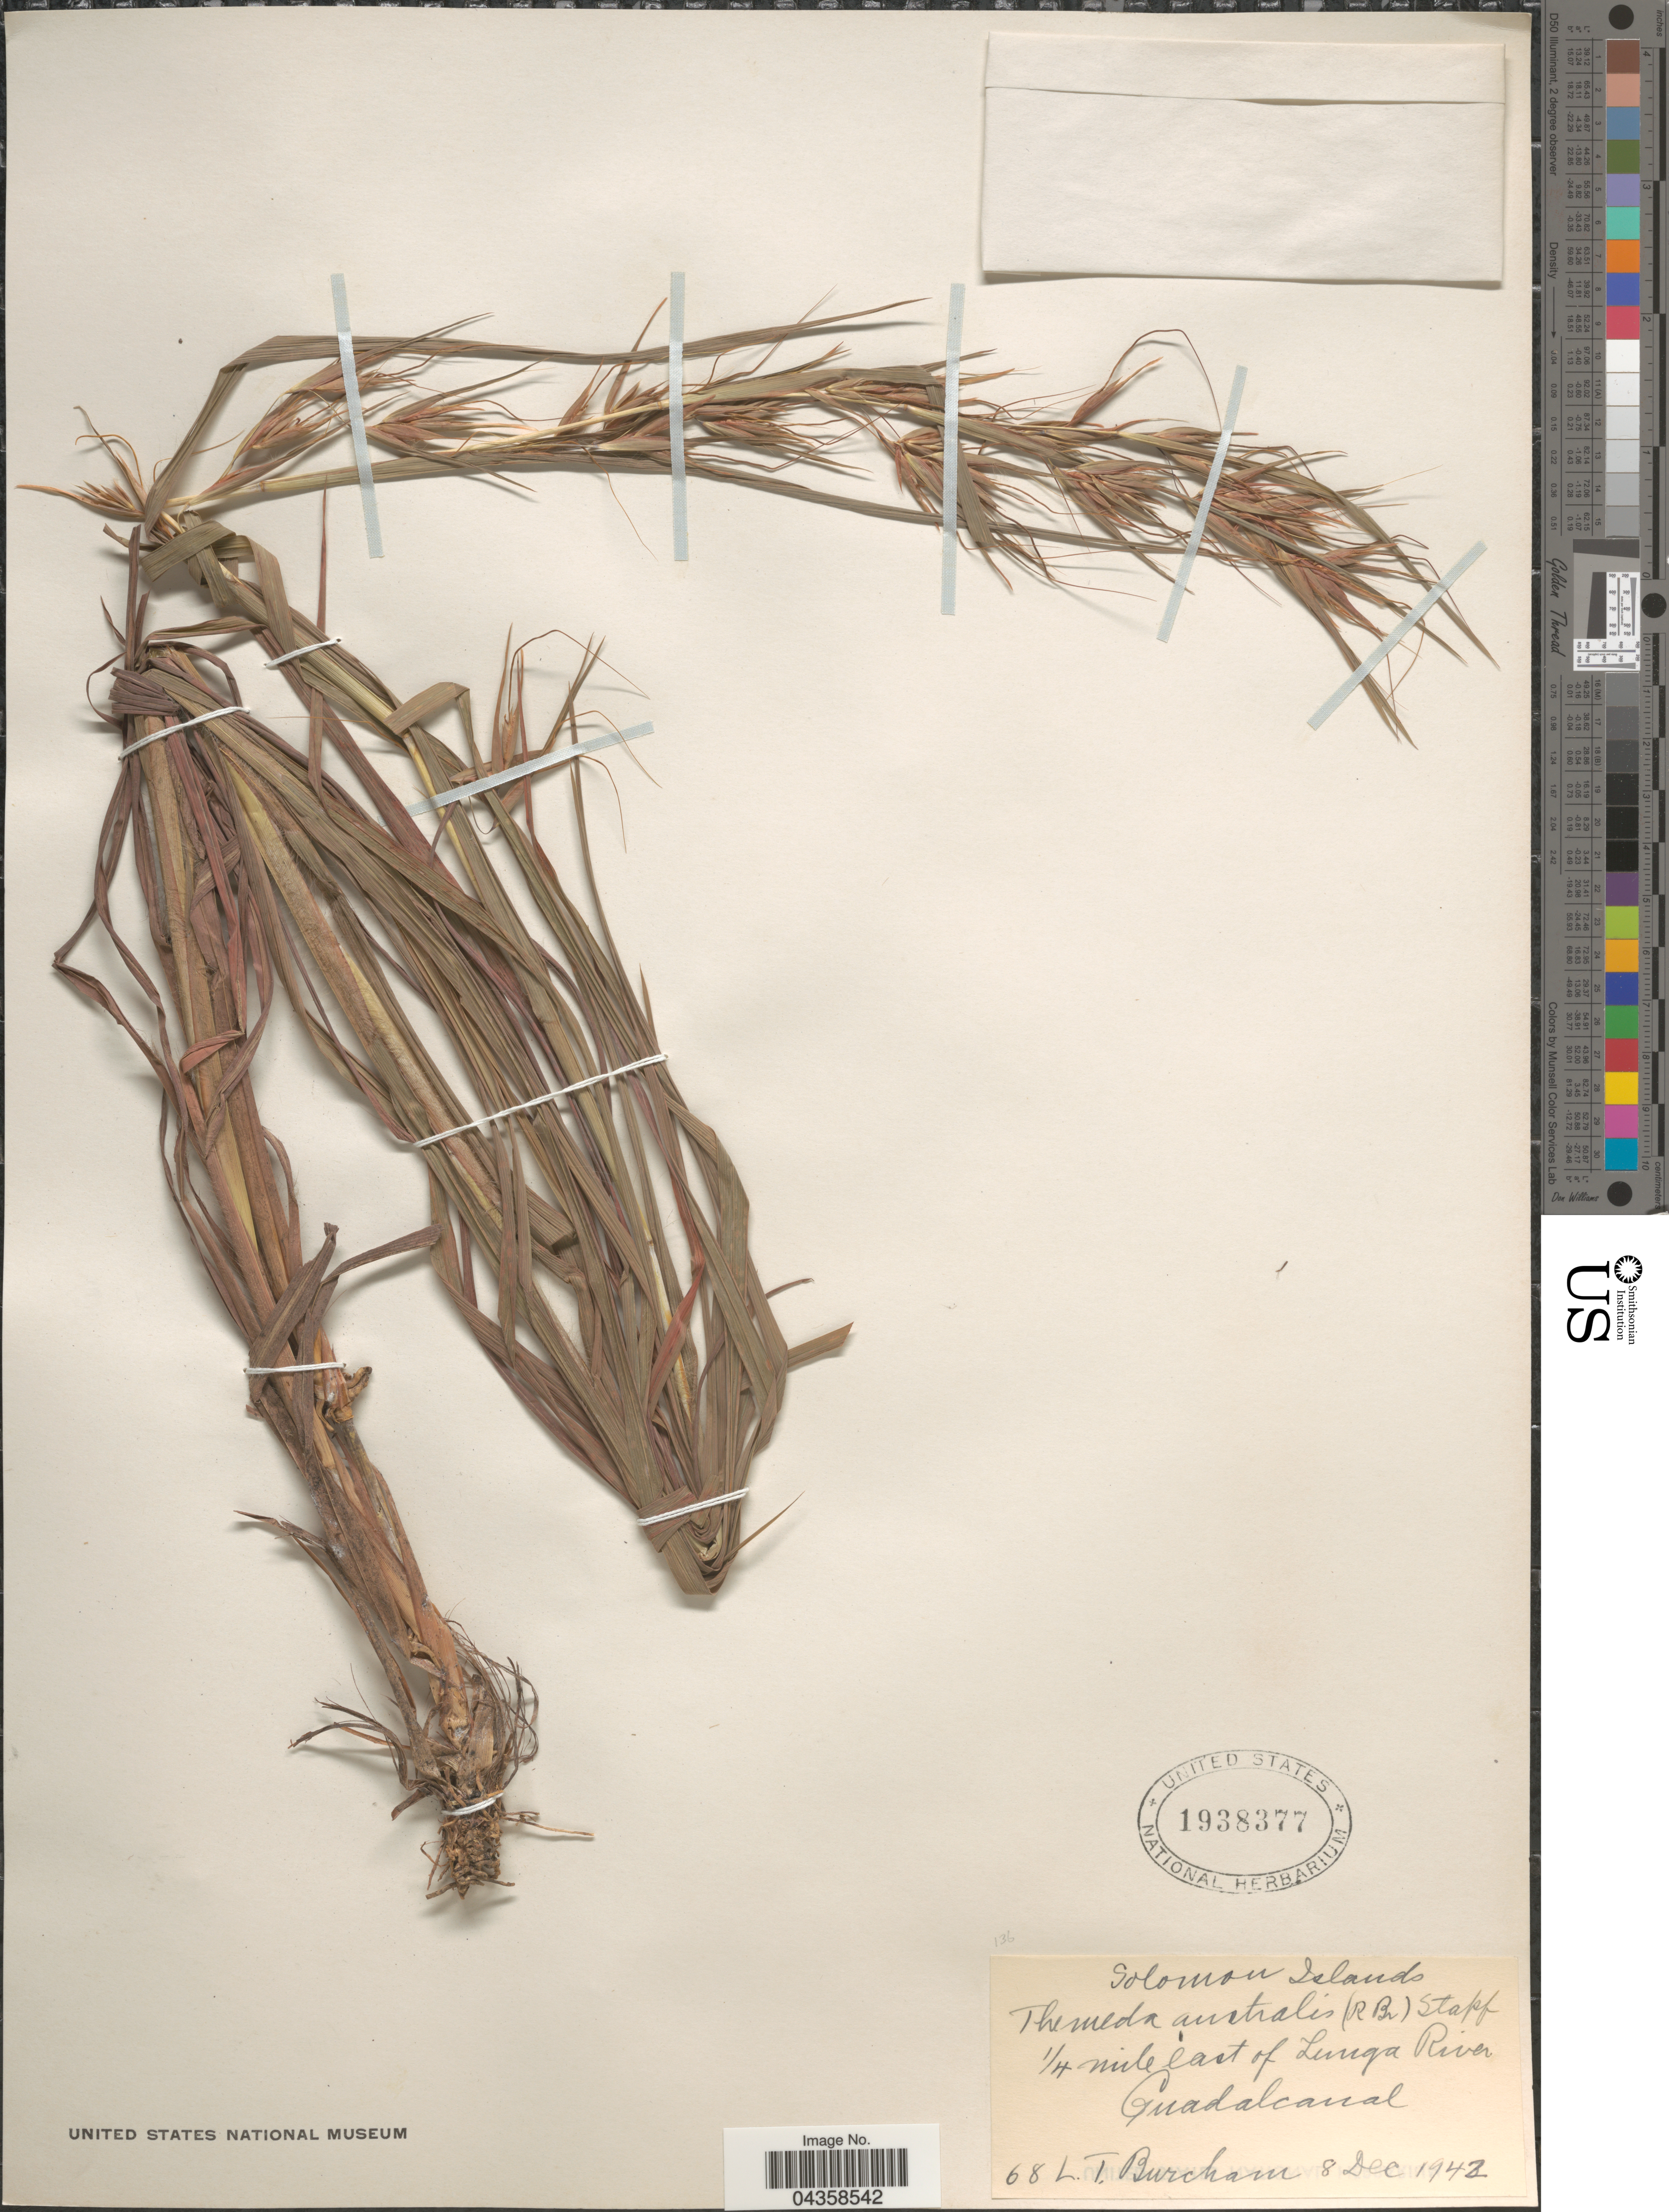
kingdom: Plantae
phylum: Tracheophyta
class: Liliopsida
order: Poales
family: Poaceae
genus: Themeda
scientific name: Themeda gigantea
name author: Hack.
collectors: L. Burcham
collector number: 68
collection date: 1942-12-08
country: Solomon Islands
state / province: Solomon Islands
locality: ¼ mile east of Lunga River Guadalcanal.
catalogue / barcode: US 1938377